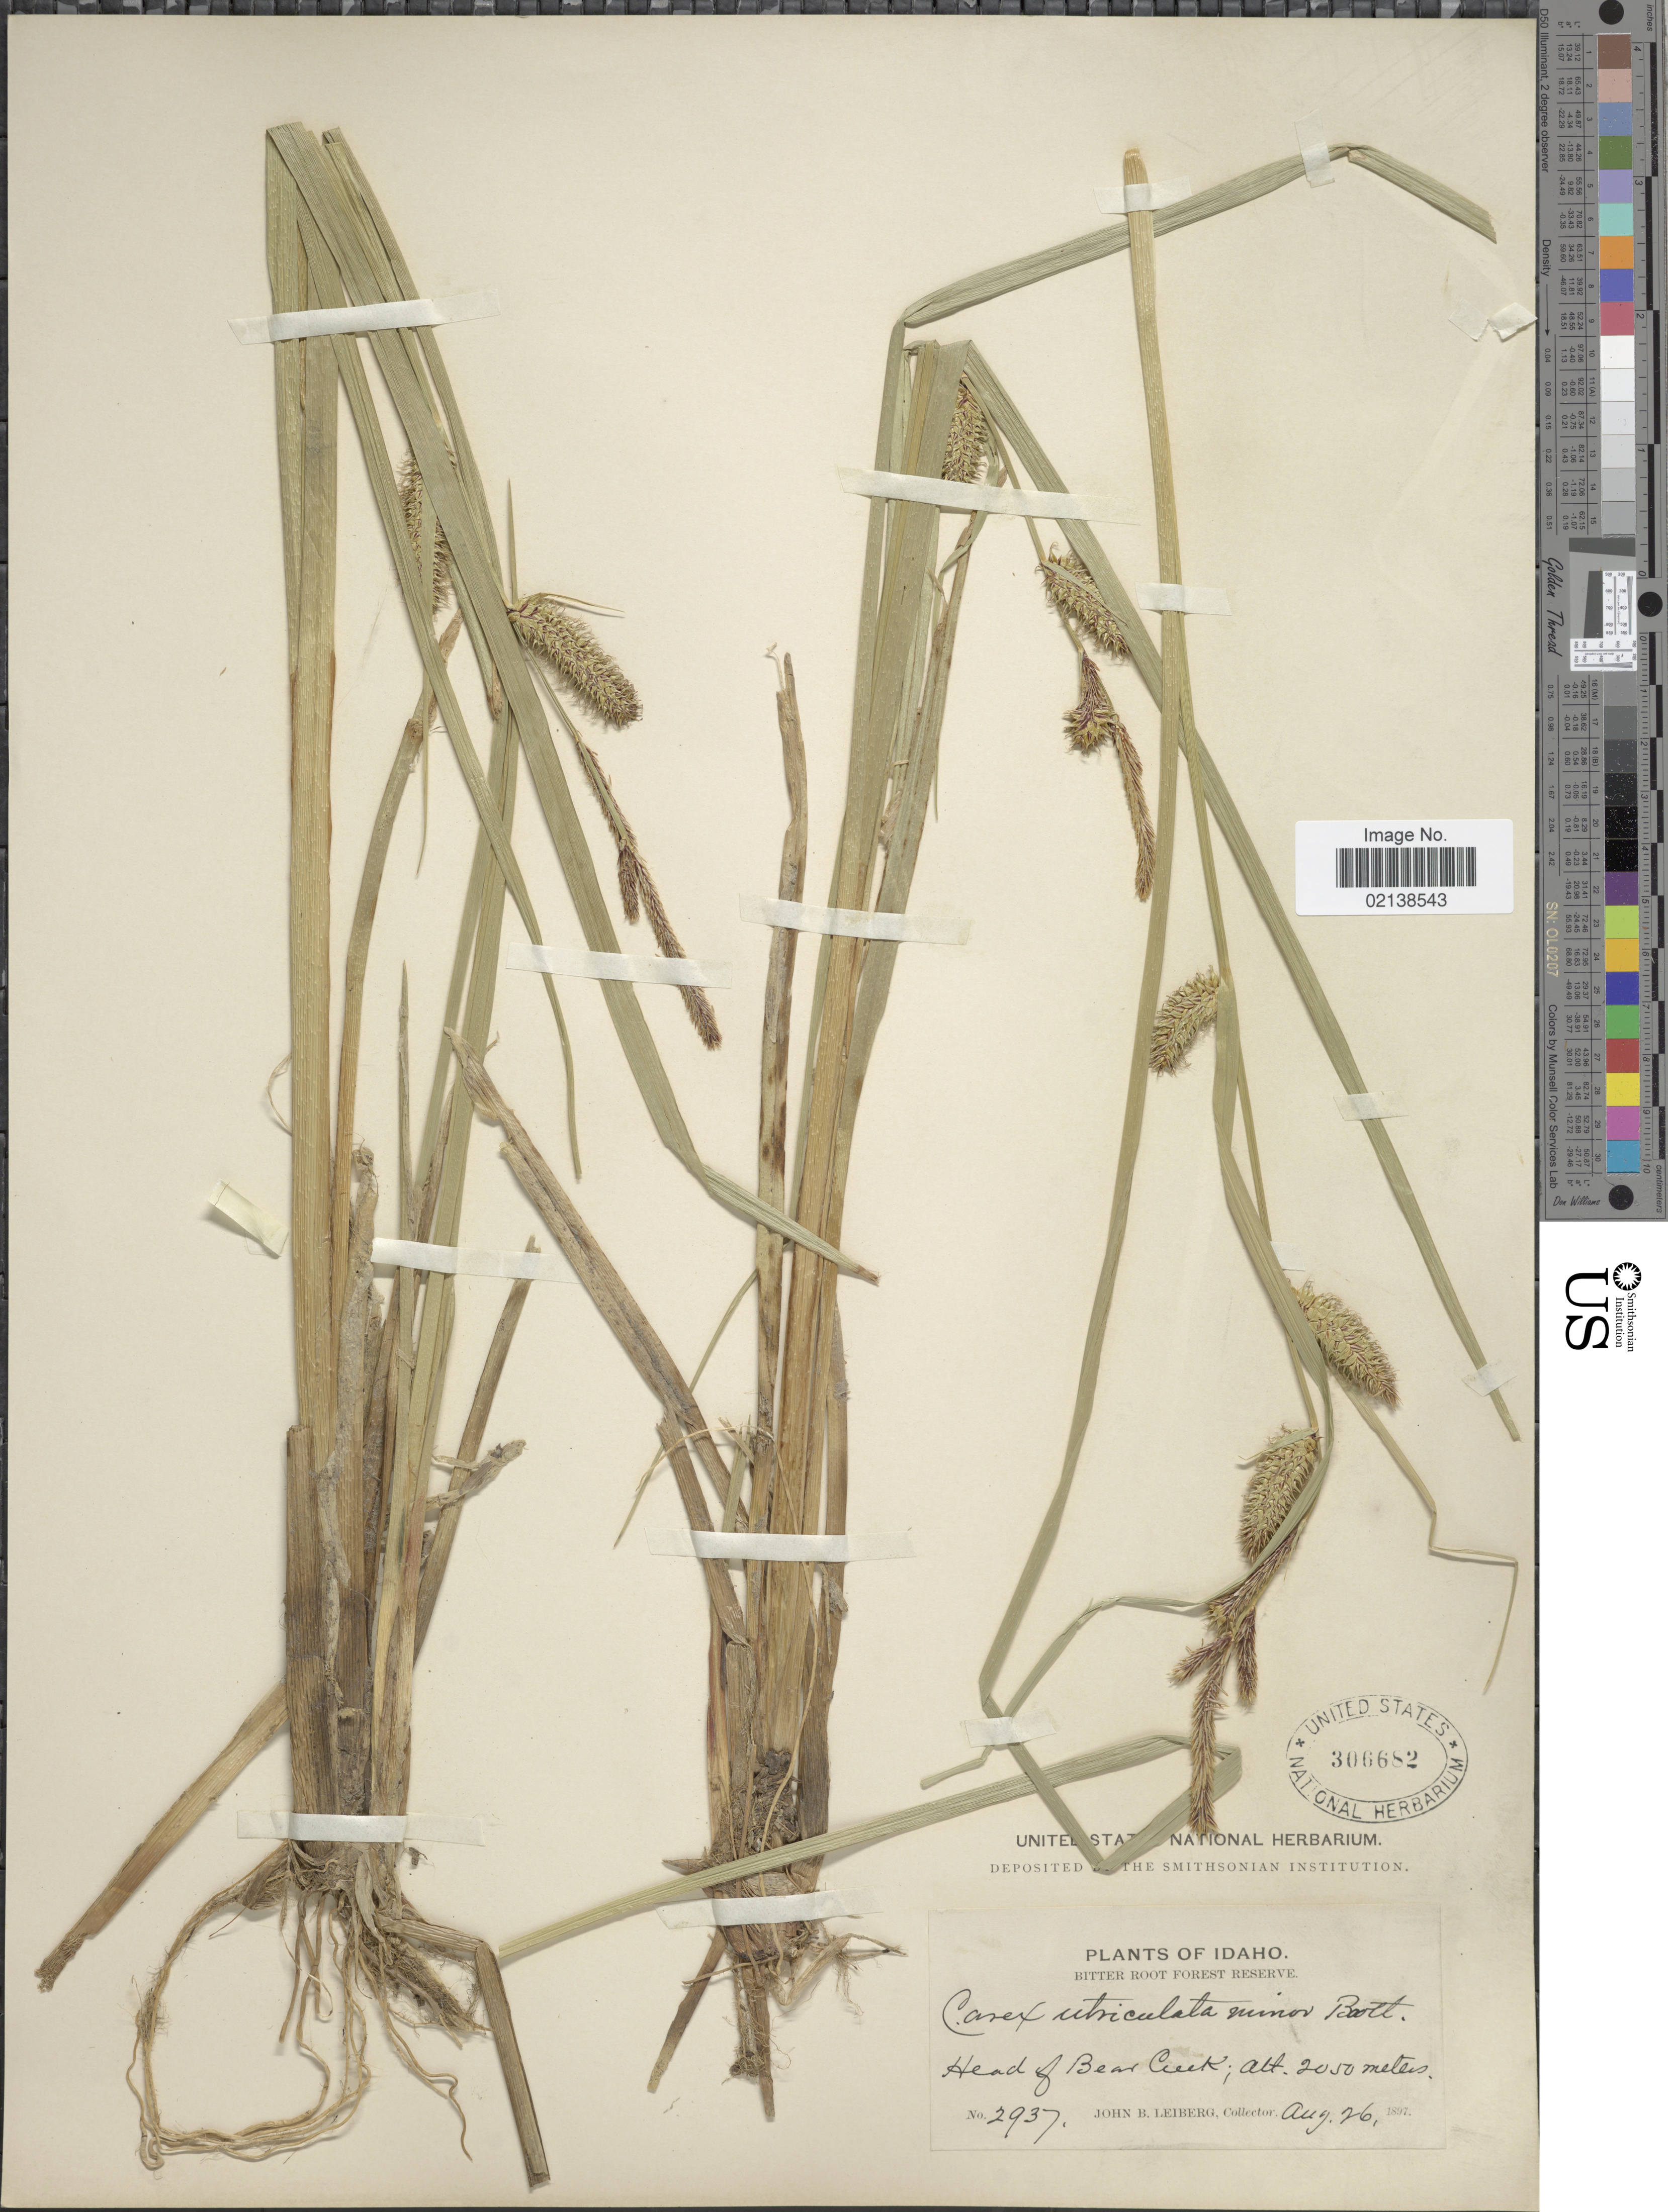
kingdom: Plantae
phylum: Tracheophyta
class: Liliopsida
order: Poales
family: Cyperaceae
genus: Carex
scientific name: Carex utriculata var. minor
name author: Boott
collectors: J. B. Leiberg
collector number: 2937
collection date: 1897-08-26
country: United States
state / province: Idaho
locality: Head of Bear Creek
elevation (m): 2050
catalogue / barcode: US 306682